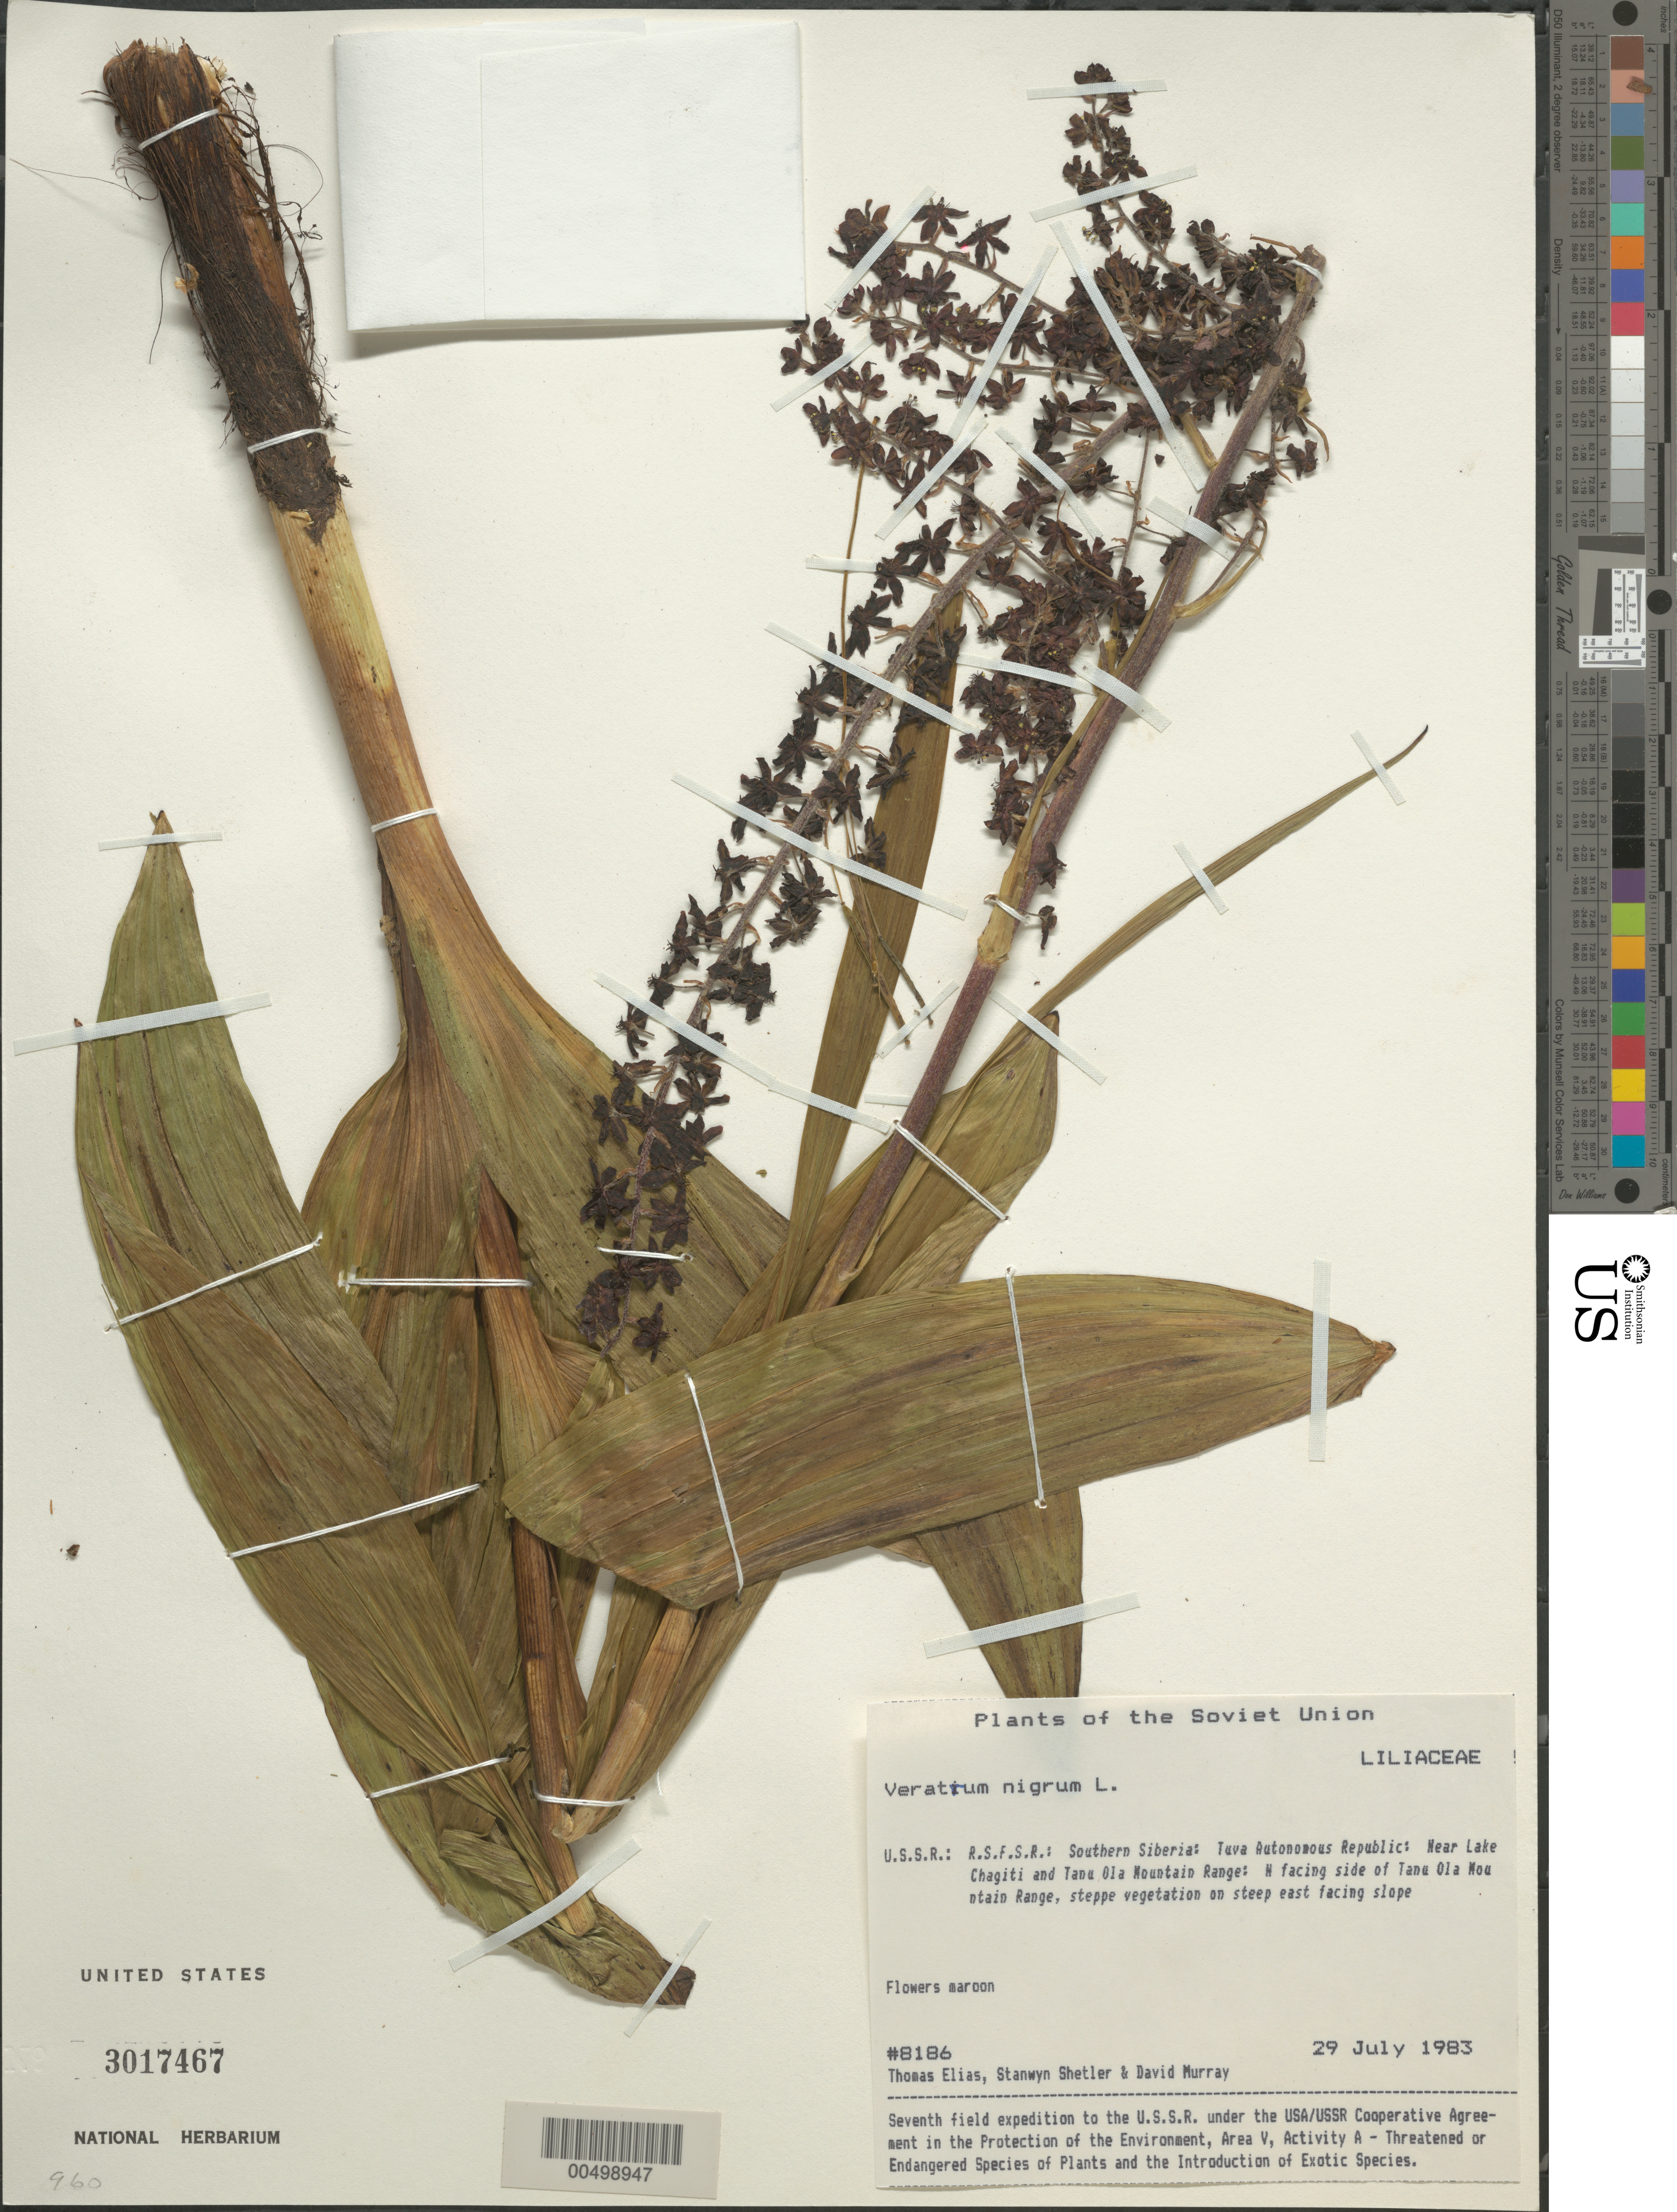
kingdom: Plantae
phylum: Tracheophyta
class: Liliopsida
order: Liliales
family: Melanthiaceae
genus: Veratrum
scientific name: Veratrum nigrum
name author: L.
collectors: T. Elias, S. Shetler & D. F. Murray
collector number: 8186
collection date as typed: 29 Jul 1983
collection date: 1983-07-29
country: Russian Federation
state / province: Tuva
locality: Near Lake Chagitai and N-facing side of Tannu-Ola Mountain Range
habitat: steppe vegetation on steep east-facing slope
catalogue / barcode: US 3017467